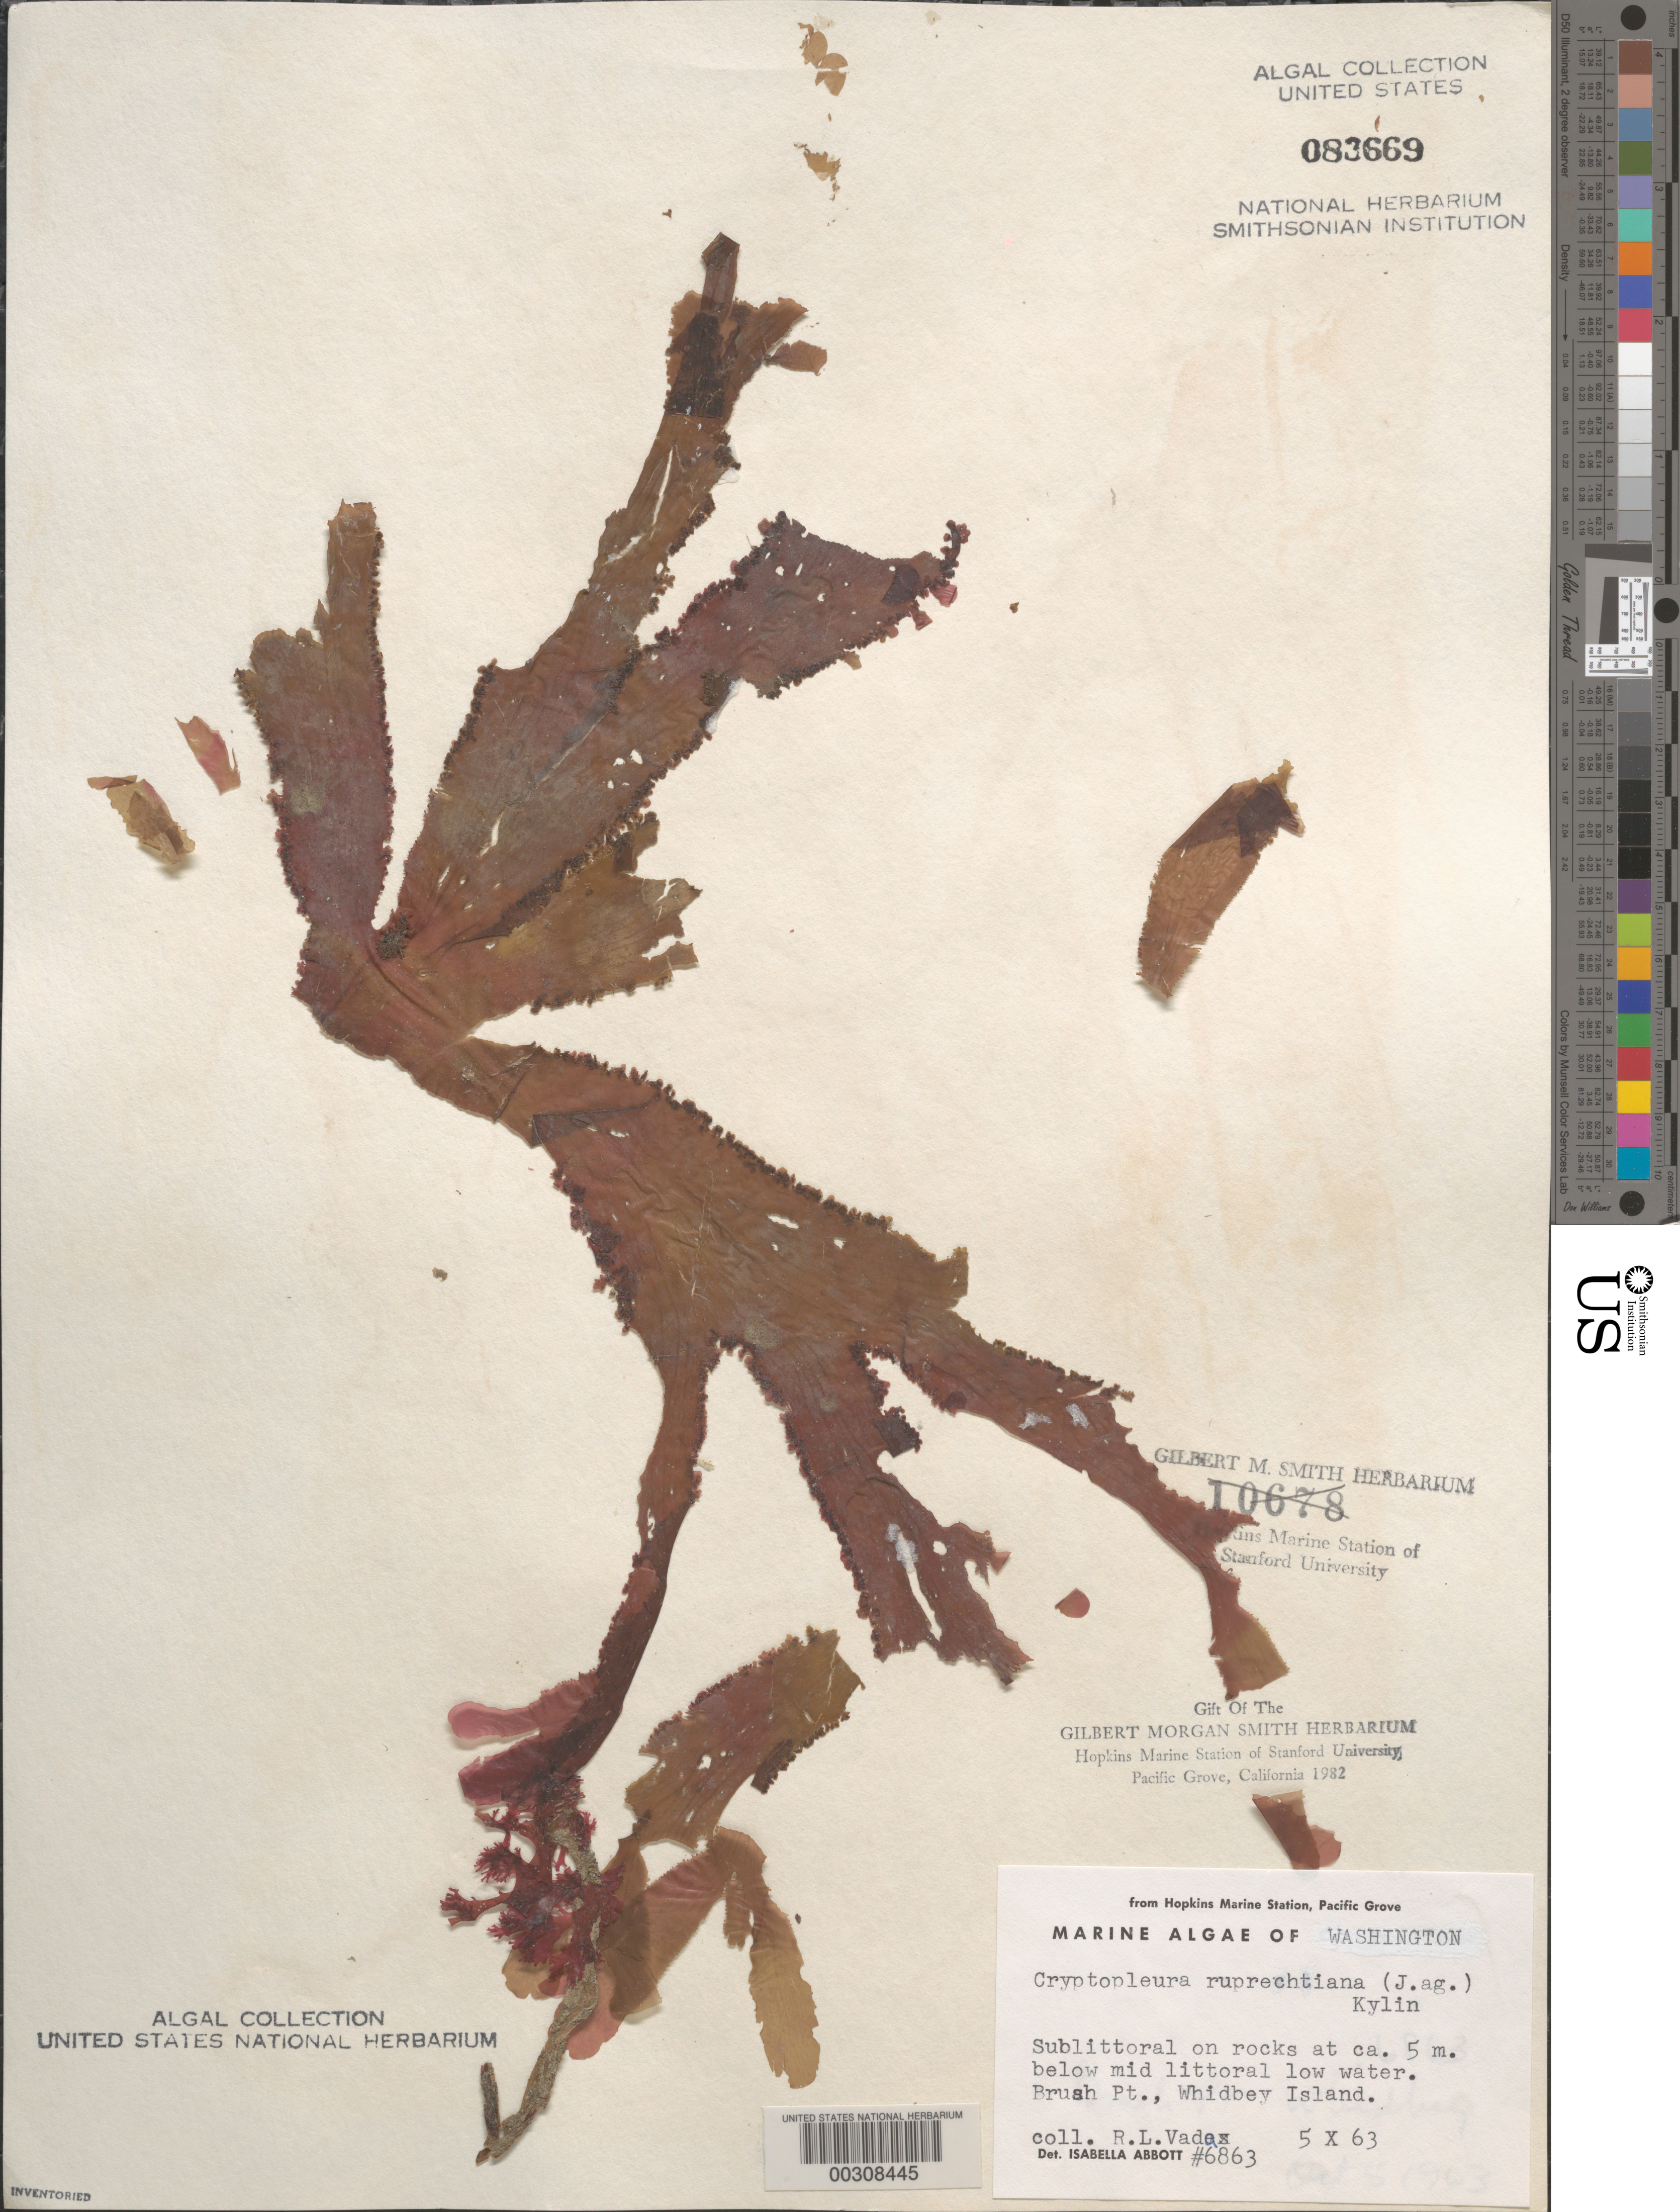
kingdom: Plantae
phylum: Rhodophyta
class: Florideophyceae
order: Ceramiales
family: Delesseriaceae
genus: Cryptopleura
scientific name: Cryptopleura ruprechtiana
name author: (J. Agardh) Kylin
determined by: Abbott, Isabella A.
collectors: R. Vadas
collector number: IAA 6863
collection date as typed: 05 Oct 1963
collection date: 1963-10-05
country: United States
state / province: Washington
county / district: Island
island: Whidbey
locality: Brush Point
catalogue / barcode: US 83669